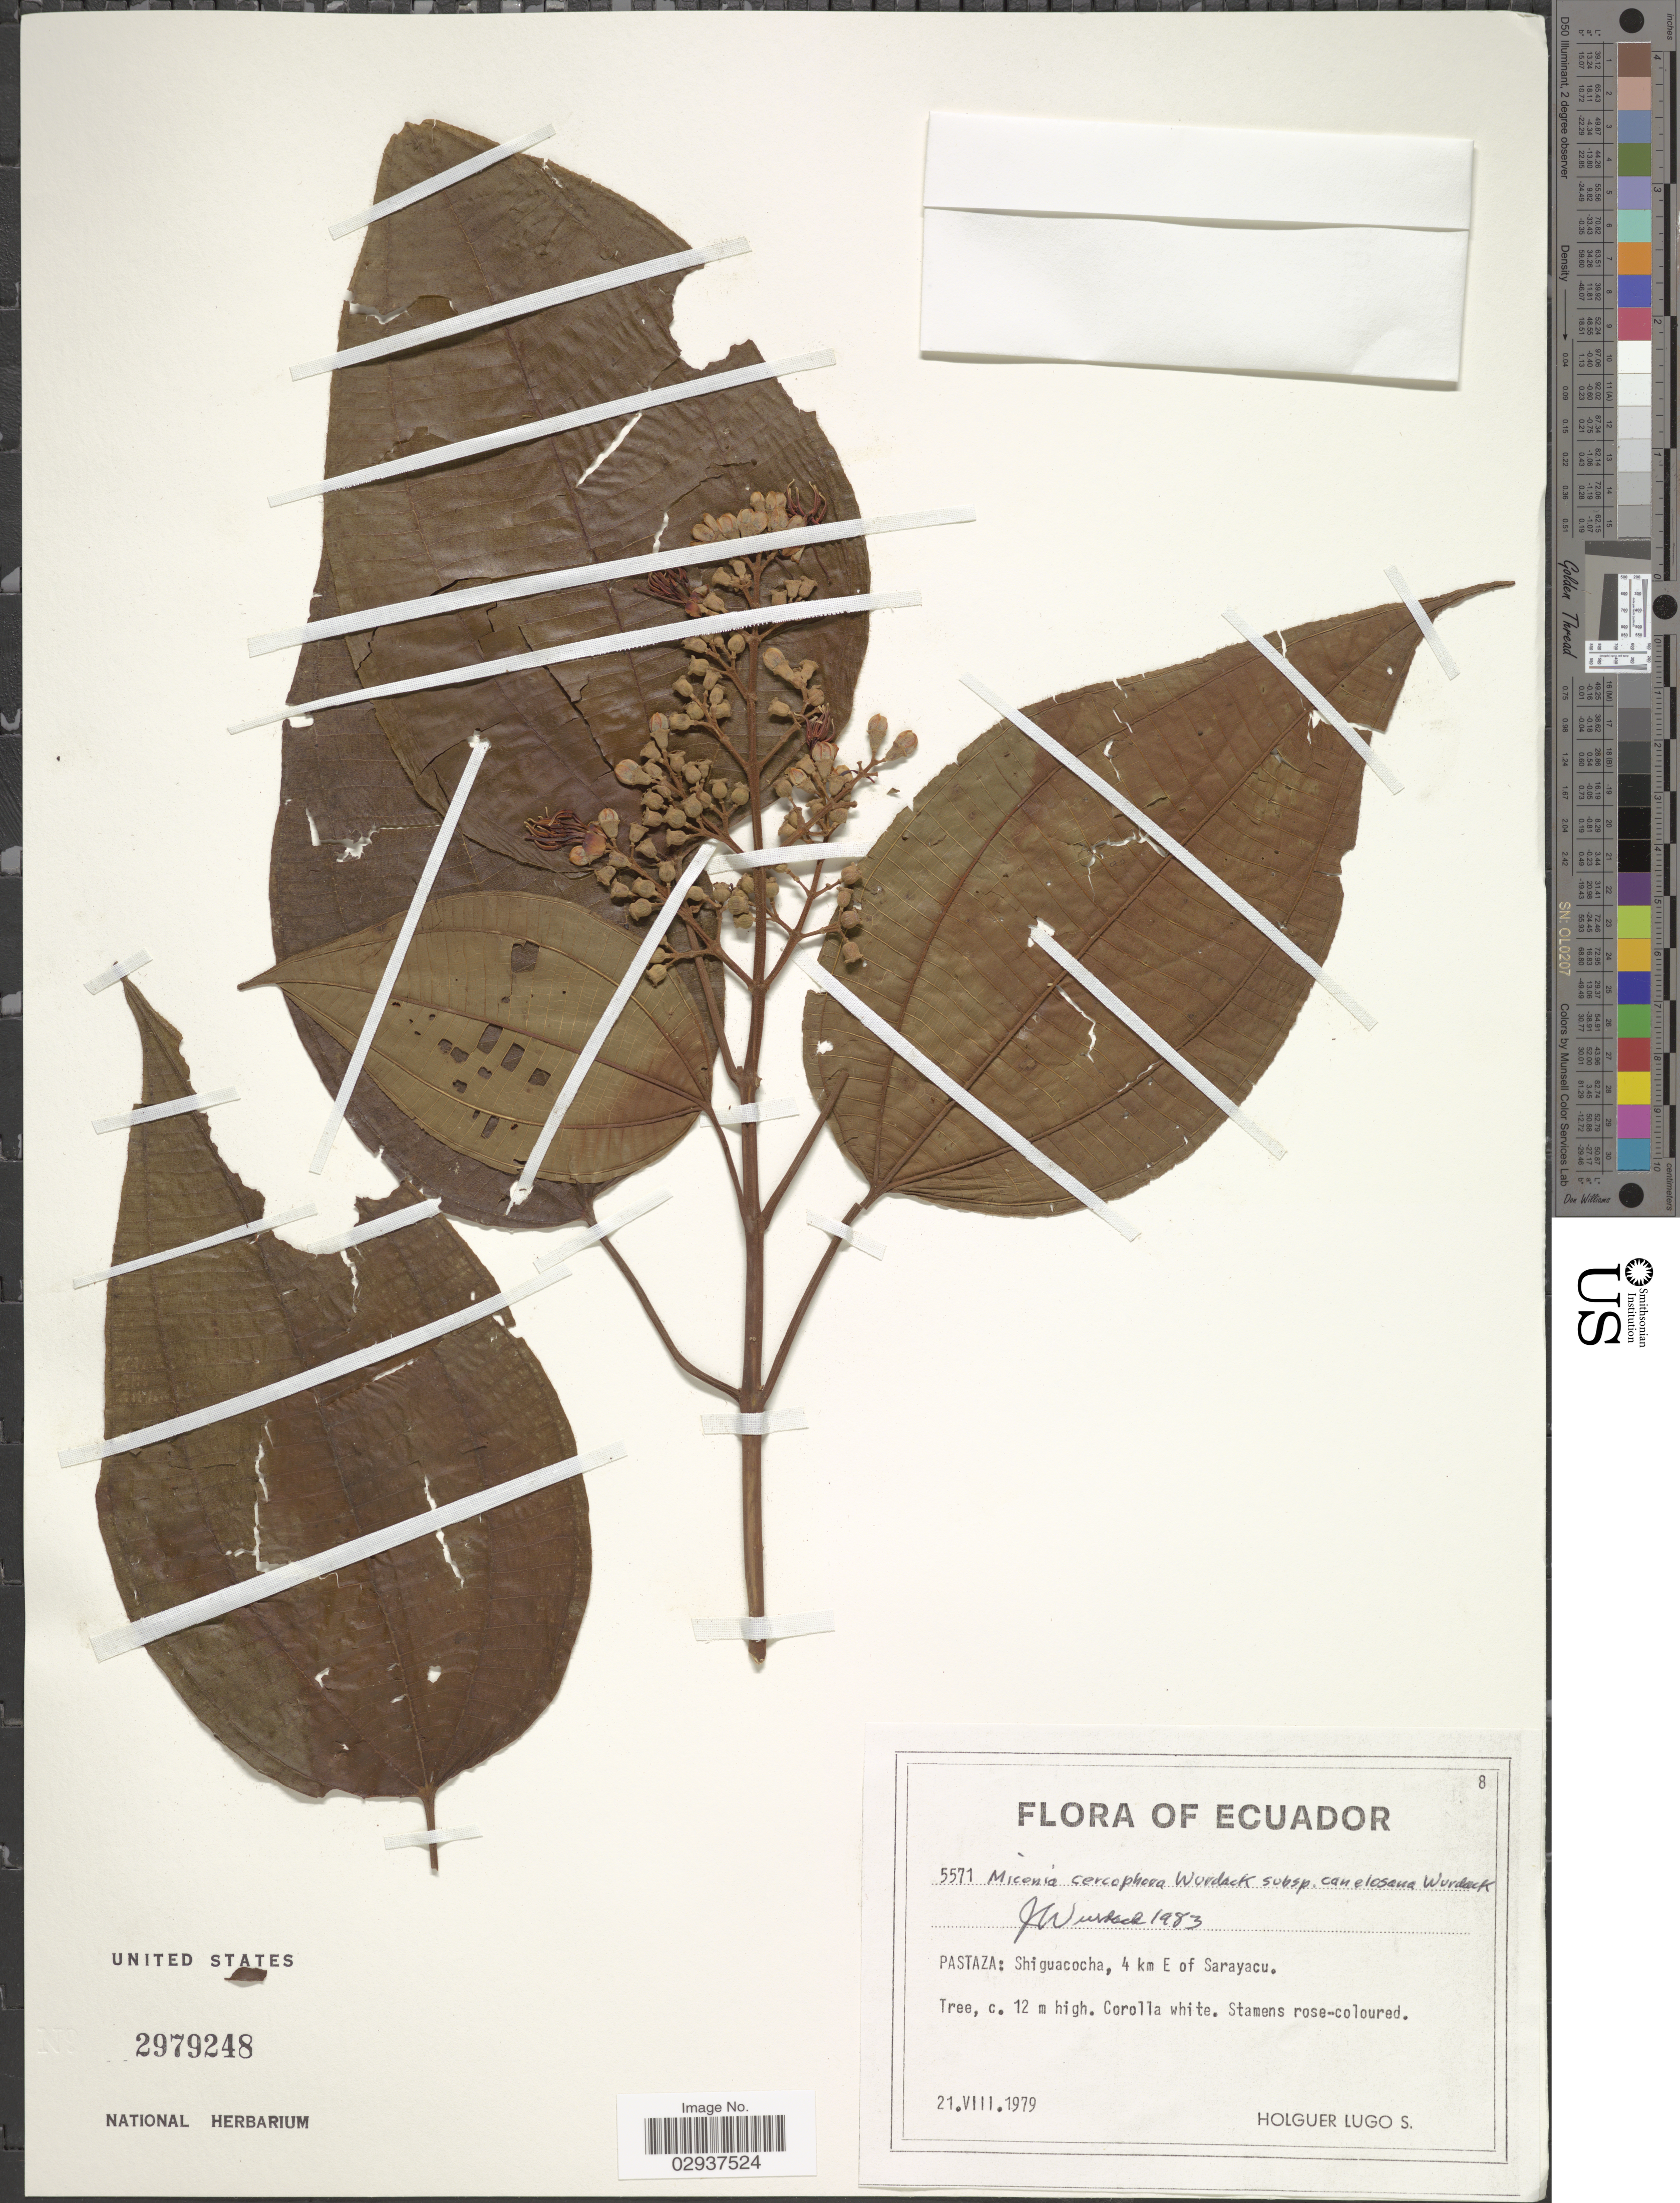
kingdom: Plantae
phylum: Tracheophyta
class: Magnoliopsida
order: Myrtales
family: Melastomataceae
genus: Miconia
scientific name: Miconia cercophora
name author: Wurdack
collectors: H. Lugo S.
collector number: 5571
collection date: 1979-08-21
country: Ecuador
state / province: Pastaza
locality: Shiguacocha, 4 km E of Sarayacu.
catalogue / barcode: US 2979248